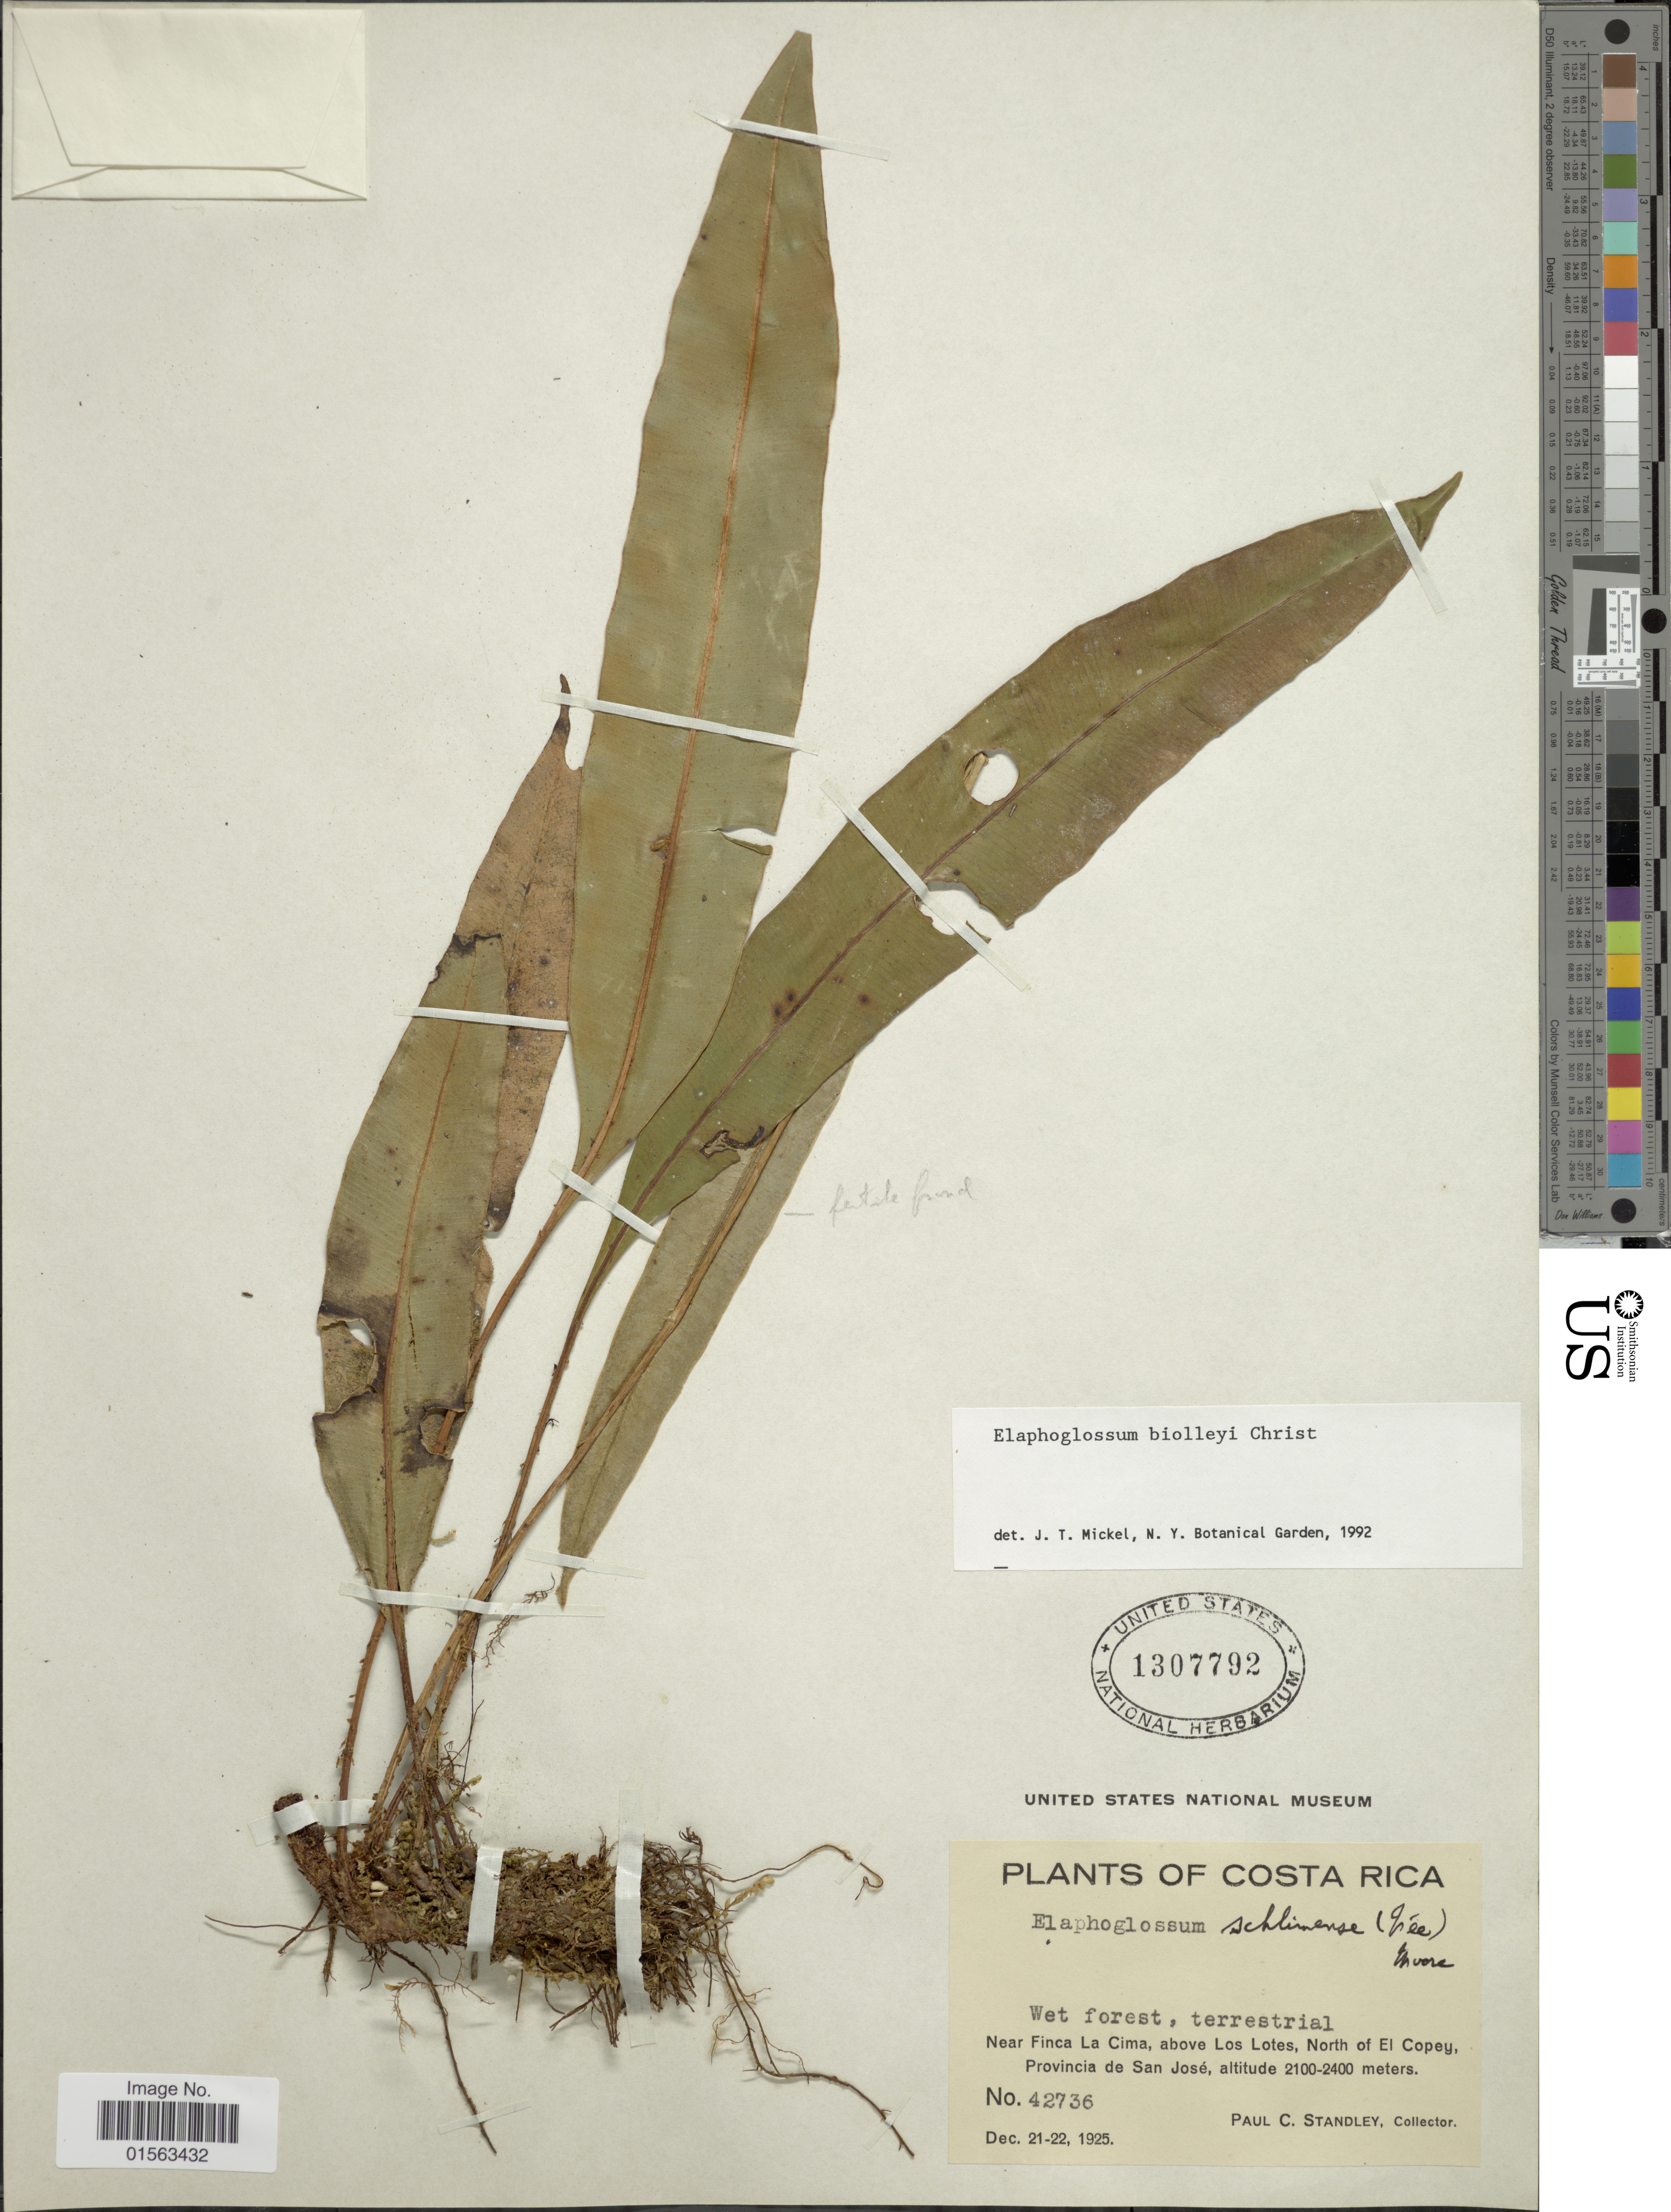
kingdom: Plantae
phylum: Tracheophyta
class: Polypodiopsida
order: Polypodiales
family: Dryopteridaceae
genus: Elaphoglossum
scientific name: Elaphoglossum biolleyi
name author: Christ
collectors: P. C. Standley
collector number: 42736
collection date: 1925-12-21/1925-12-22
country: Costa Rica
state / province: San José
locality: Near Finca La Cima, above Los Lotes, North of El Copey, Provincia de San Jose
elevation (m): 2100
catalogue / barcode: US 1307792